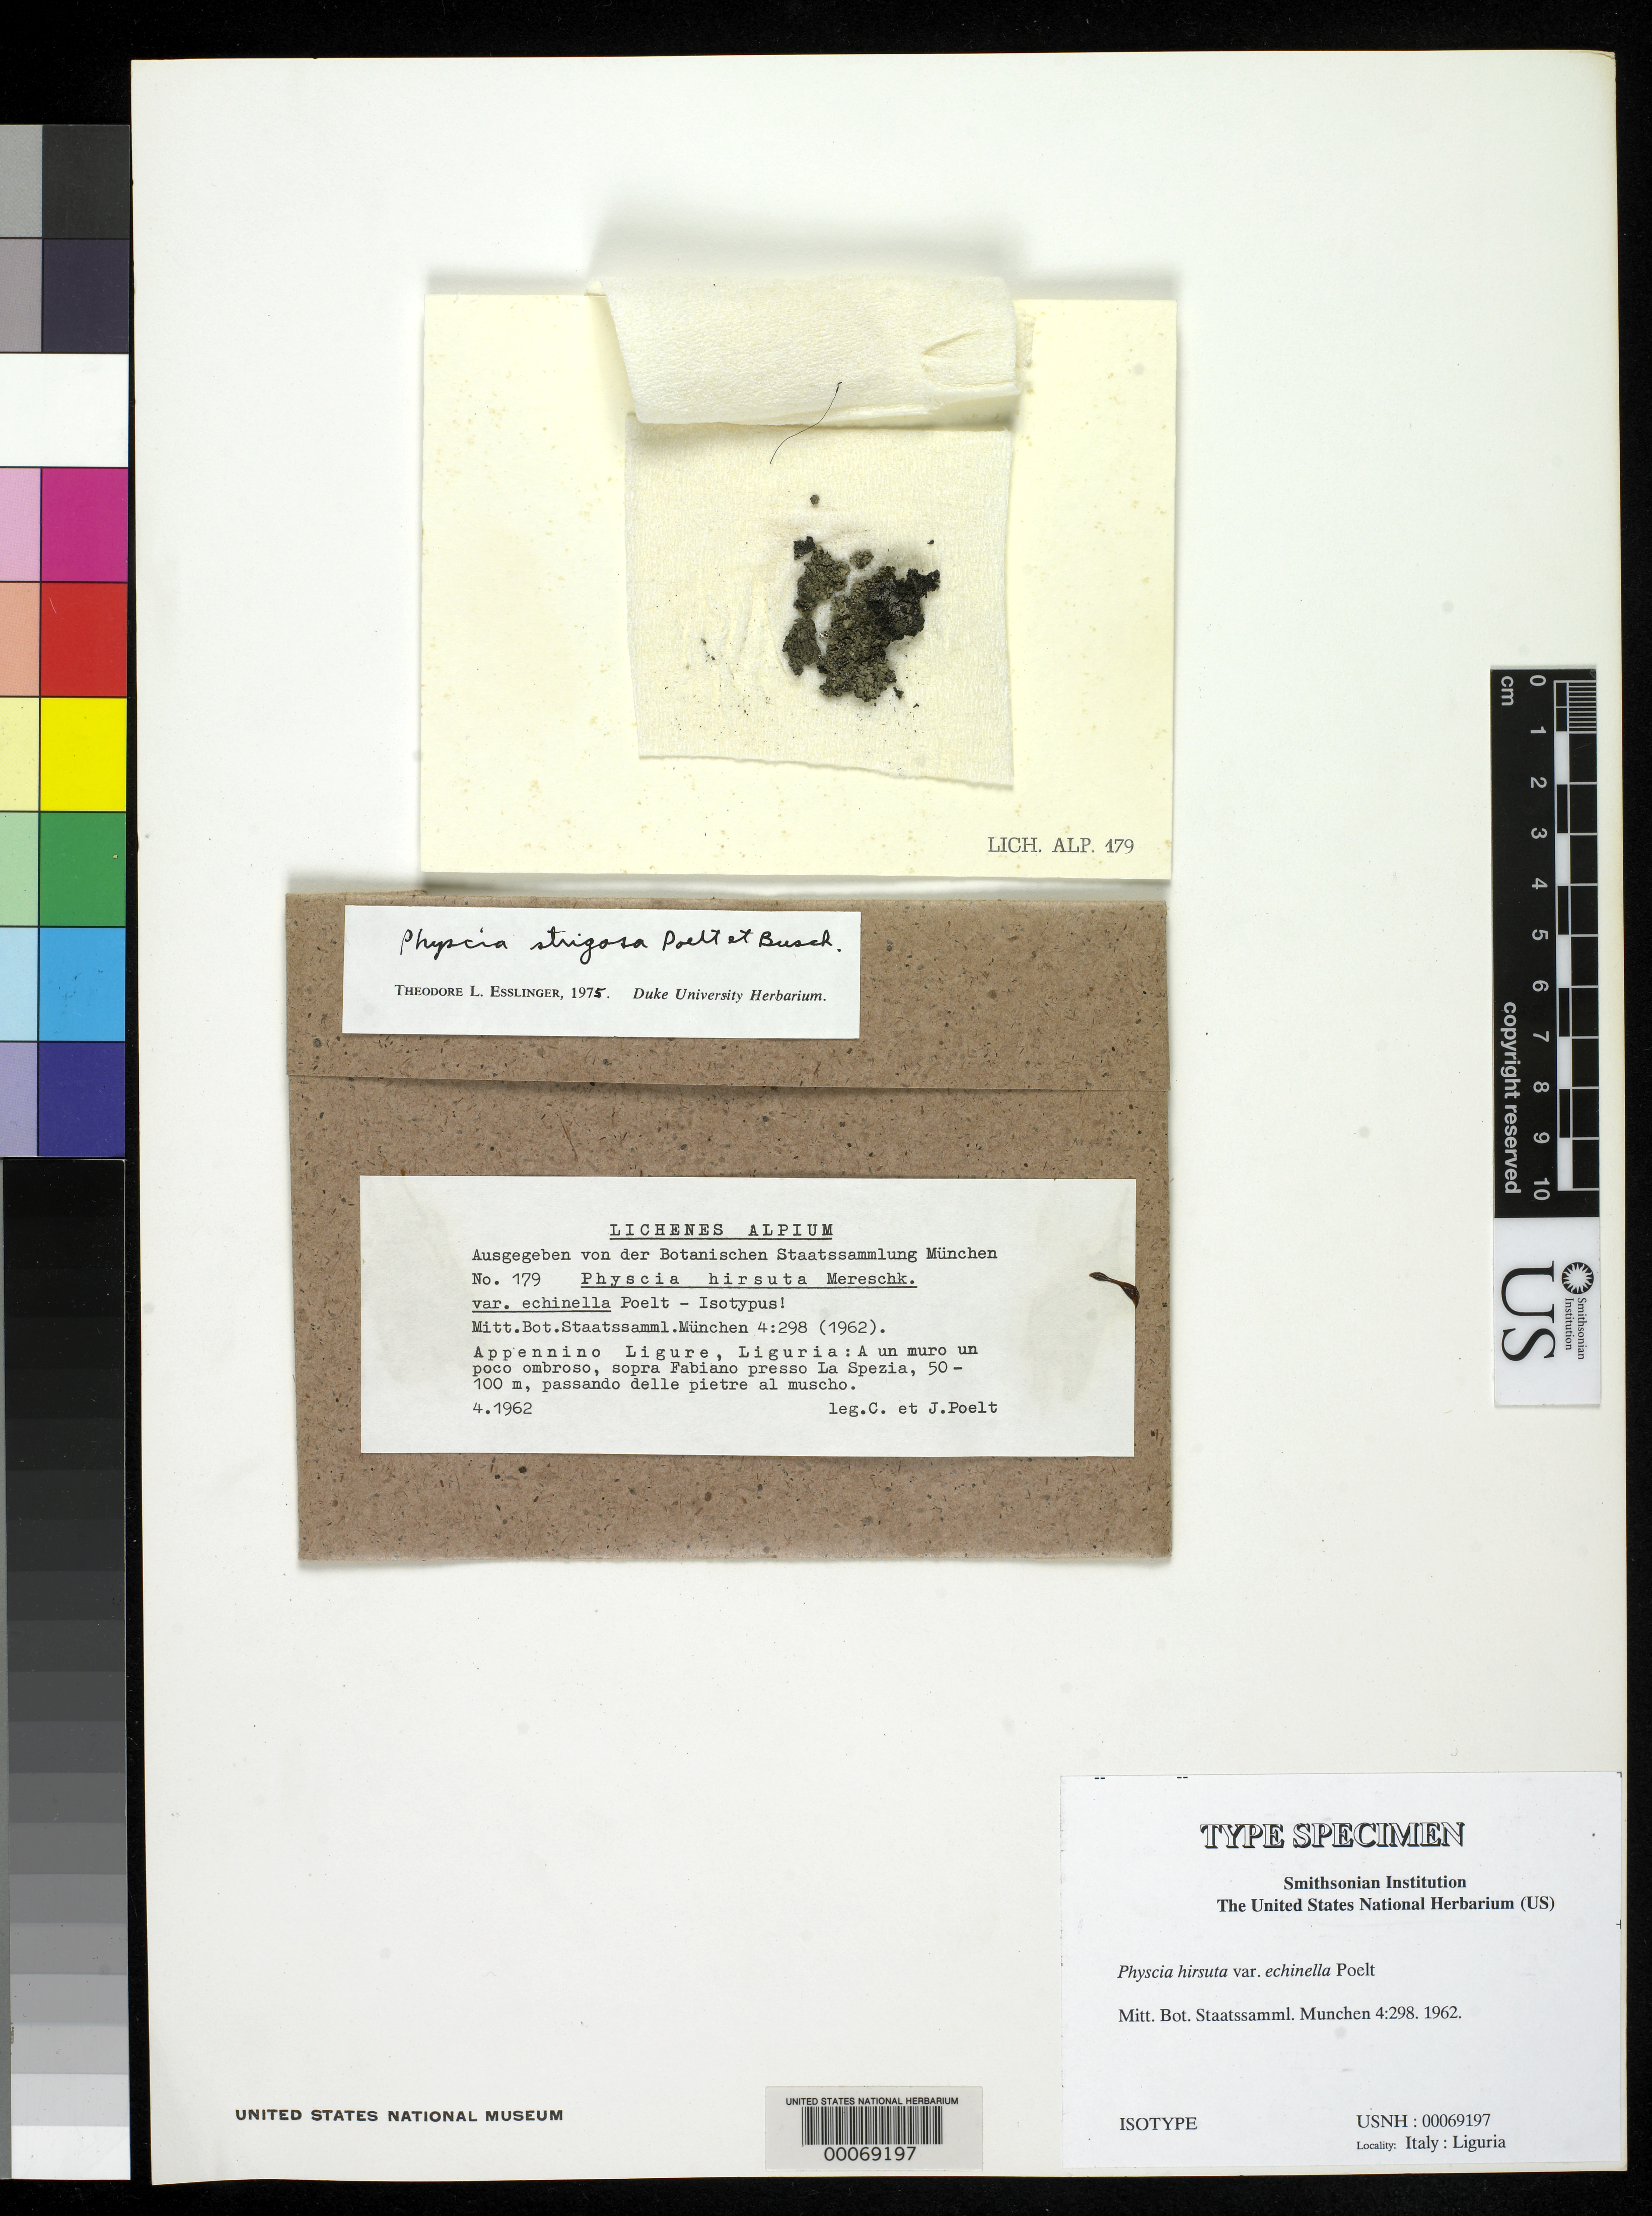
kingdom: Fungi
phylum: Ascomycota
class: Lecanoromycetes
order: Caliciales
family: Physciaceae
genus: Physcia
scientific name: Physcia hirsuta var. echinella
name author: Poelt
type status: Isotype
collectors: C. Poelt & J. Poelt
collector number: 179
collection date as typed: Apr 1962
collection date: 1962-04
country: Italy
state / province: Liguria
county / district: La Spezia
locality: Appennino Ligure, sopra Fabiano presso. [Ligurian Appennines, above nearby Fabiano.].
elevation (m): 50